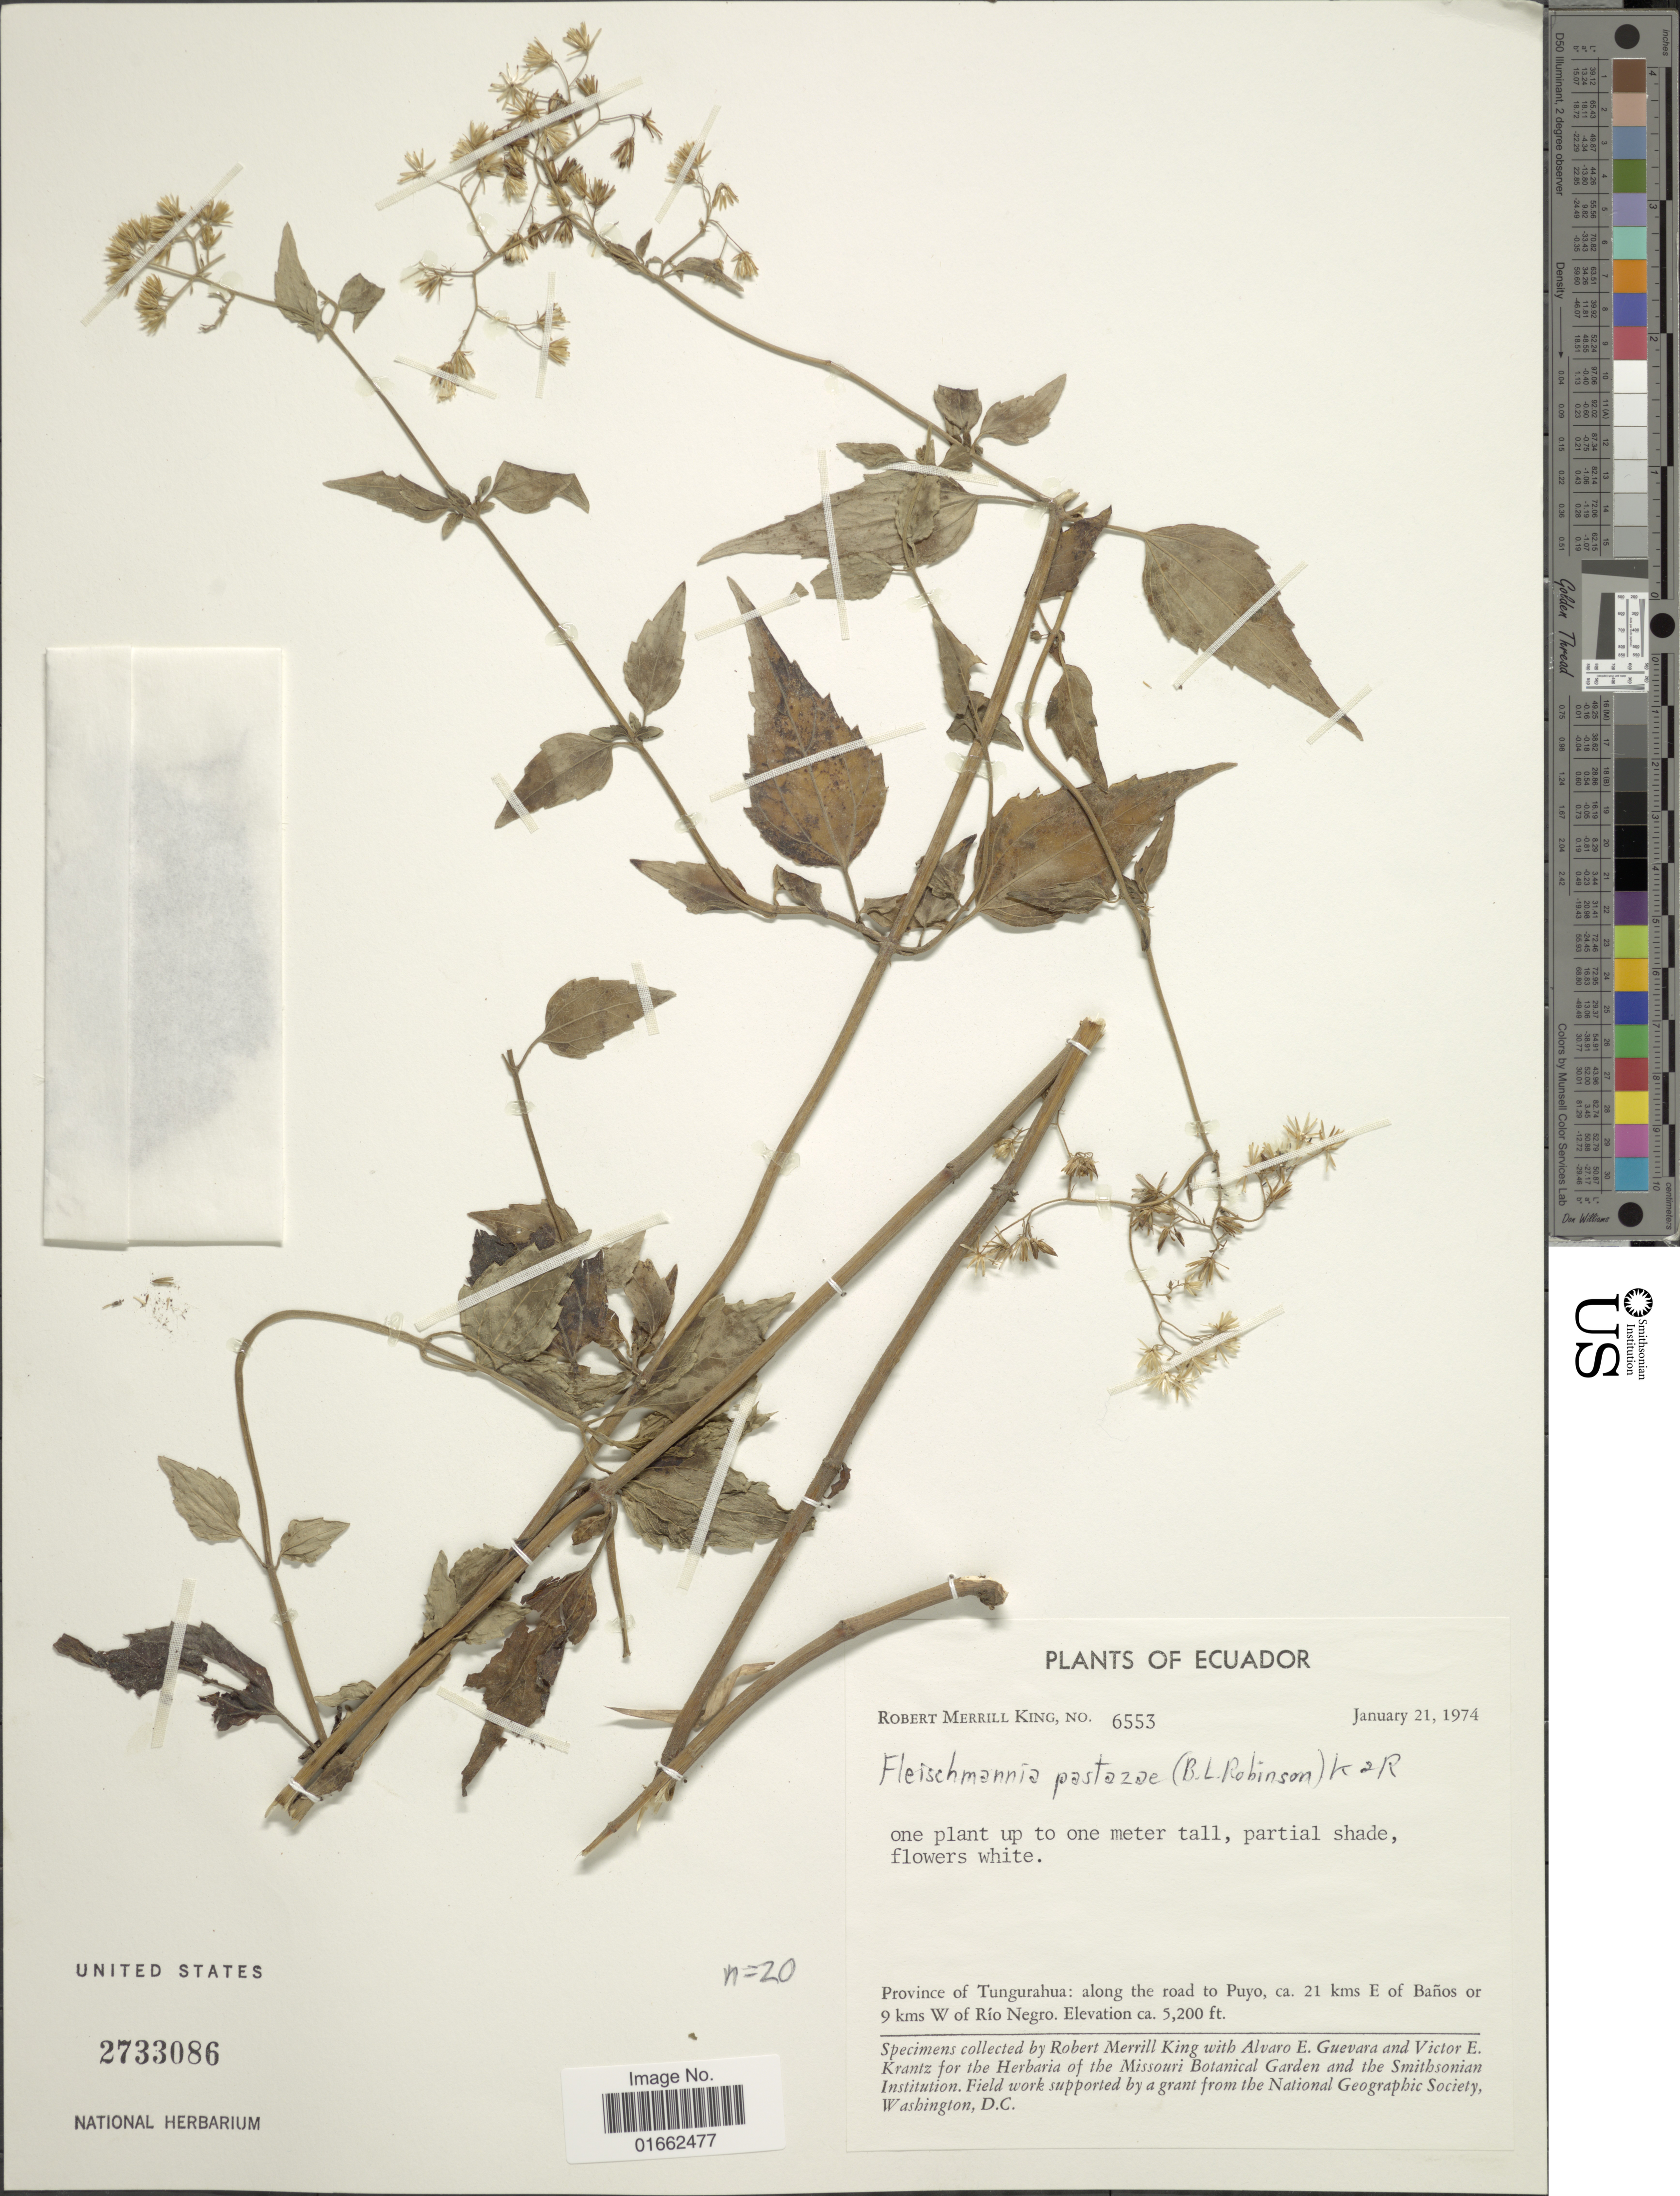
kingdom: Plantae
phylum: Tracheophyta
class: Magnoliopsida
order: Asterales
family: Asteraceae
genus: Fleischmannia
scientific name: Fleischmannia pastazae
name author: (B.L. Rob.) R.M. King & H. Rob.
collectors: R. M. King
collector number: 6553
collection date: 1974-01-21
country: Ecuador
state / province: Tungurahua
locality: Province of Tungurahua: along the road to Puyo, ca. 21 kms E of Baños or 9 kms W of Rio Negro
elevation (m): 1585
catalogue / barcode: US 2733086